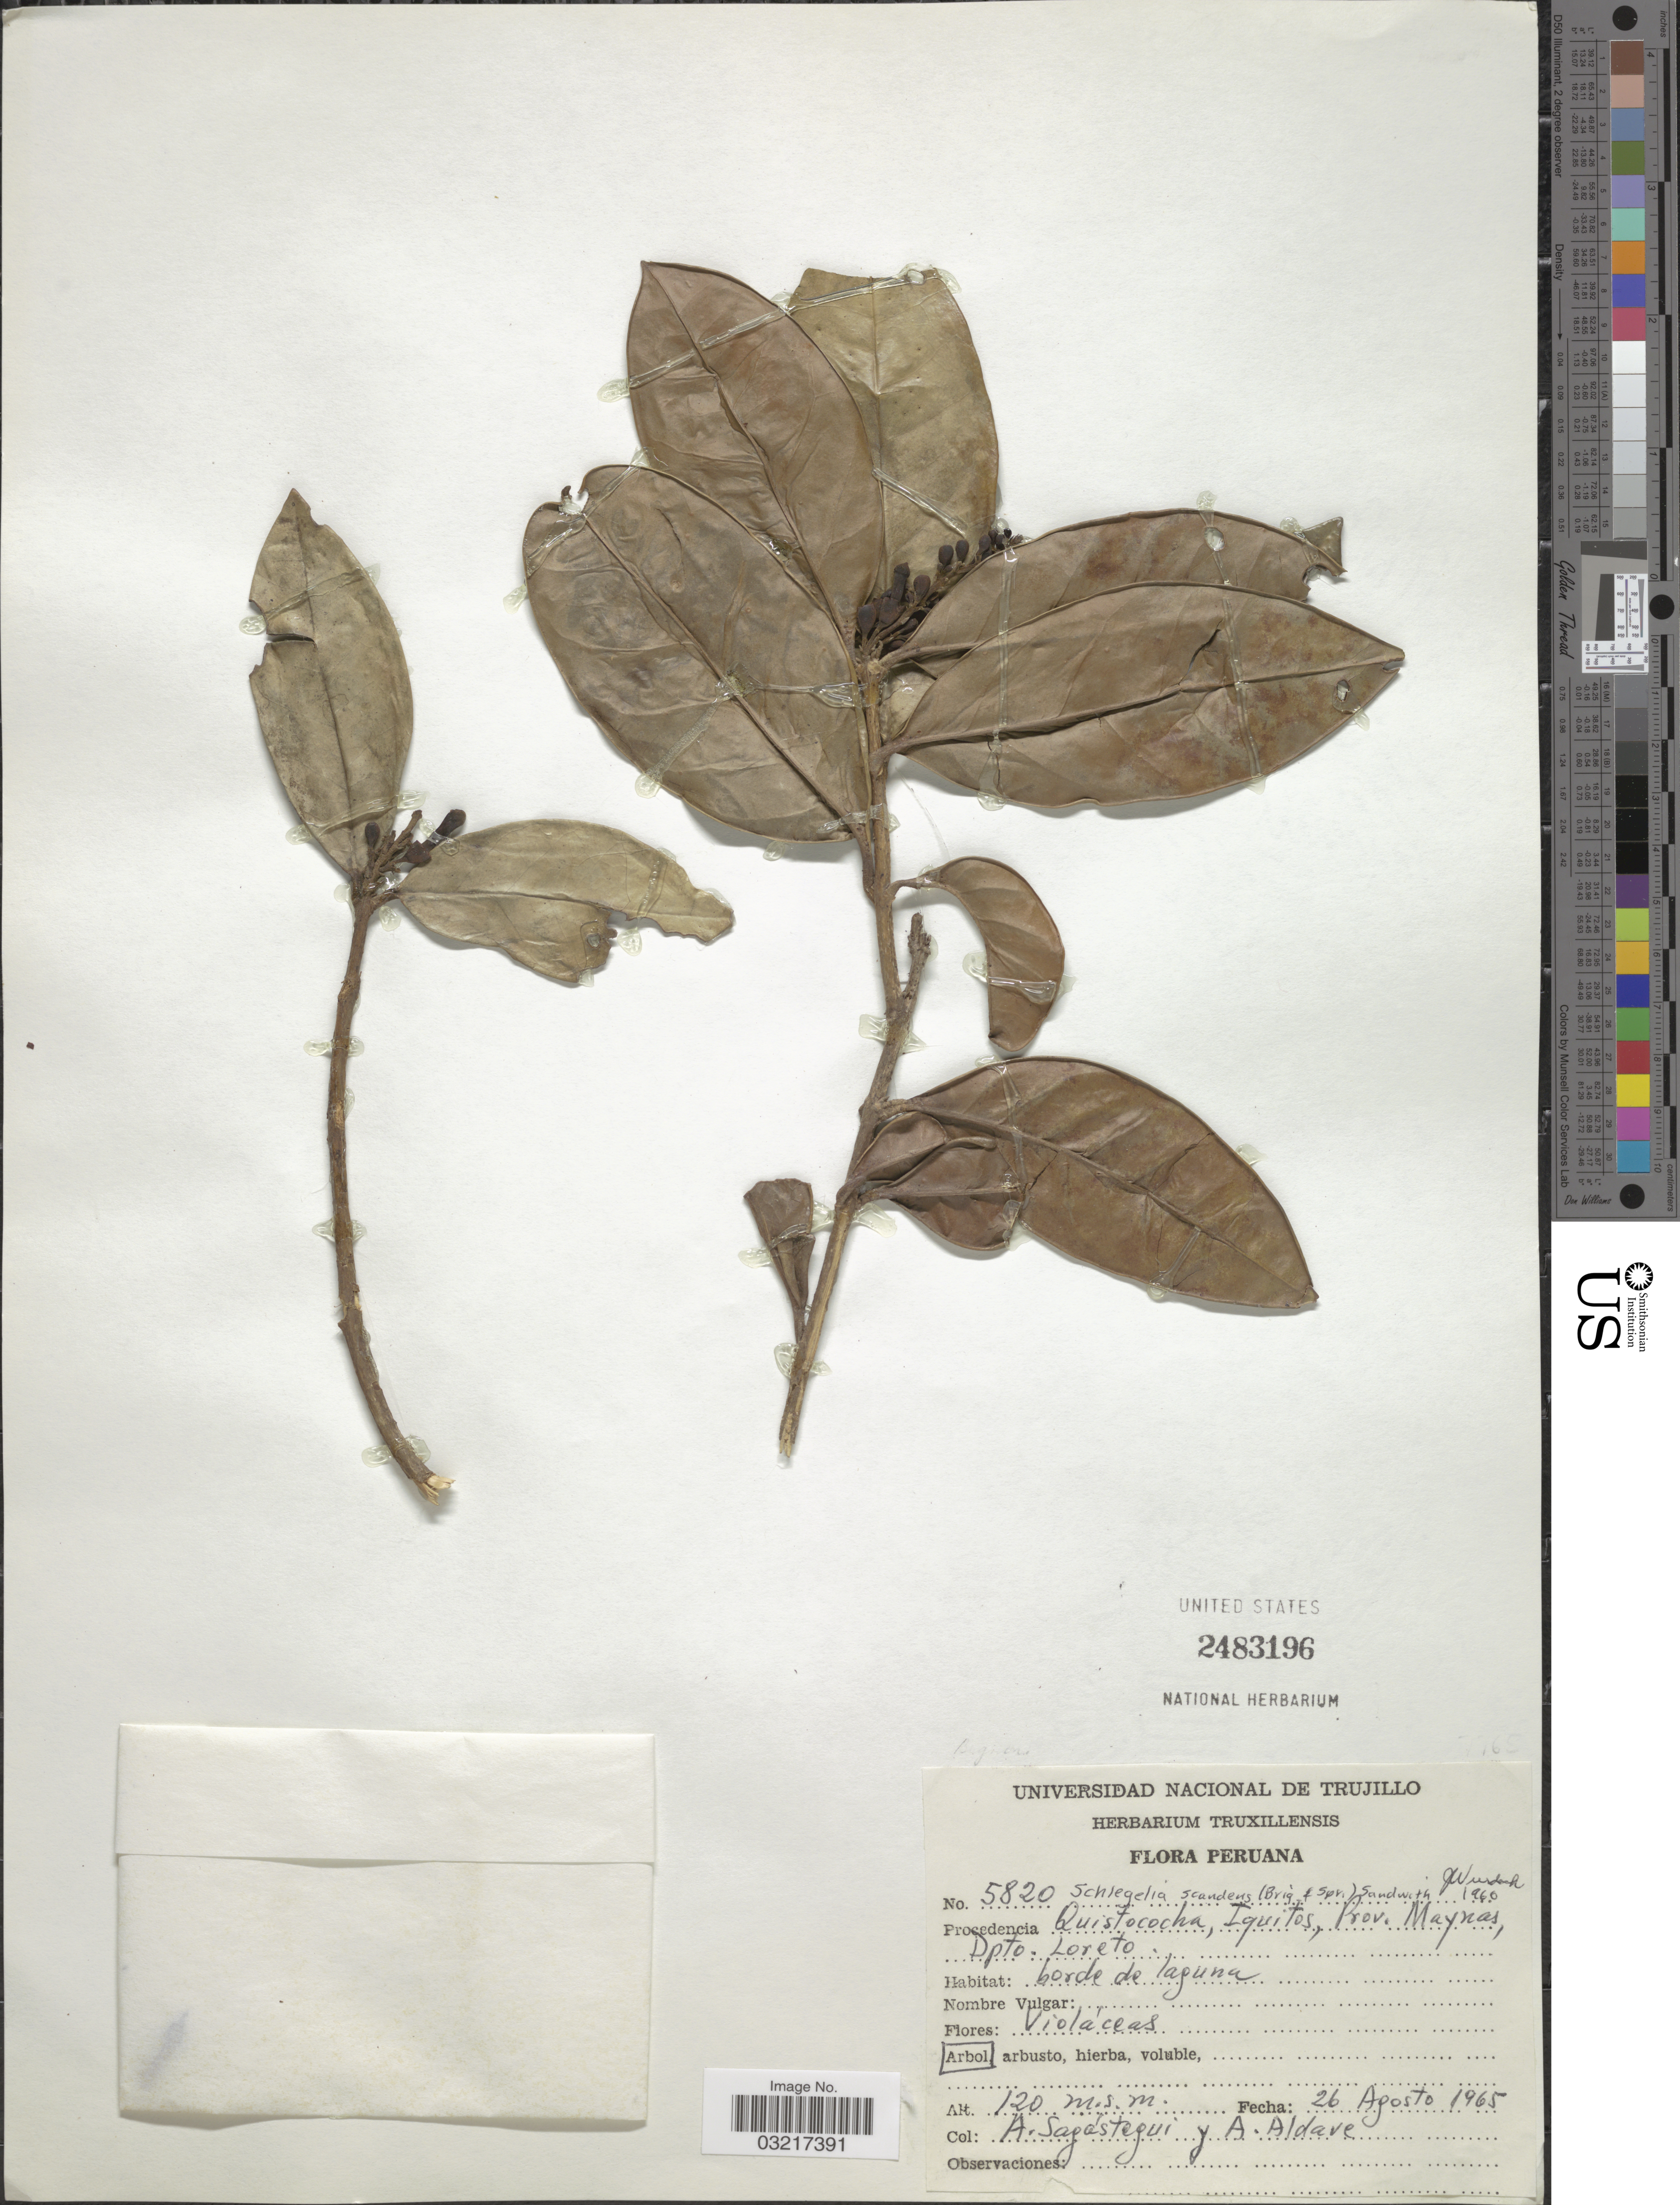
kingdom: Plantae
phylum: Tracheophyta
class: Magnoliopsida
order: Lamiales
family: Schlegeliaceae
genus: Schlegelia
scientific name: Schlegelia scandens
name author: (Briq. & Spruce) Sandwith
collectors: A. Sagástegui A. & A. Aldave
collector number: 5820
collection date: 1965-08-26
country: Peru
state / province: Loreto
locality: Quistococha, Iquitos, Prov. Maynas, Dpto. Loreto.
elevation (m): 120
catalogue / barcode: US 2483196